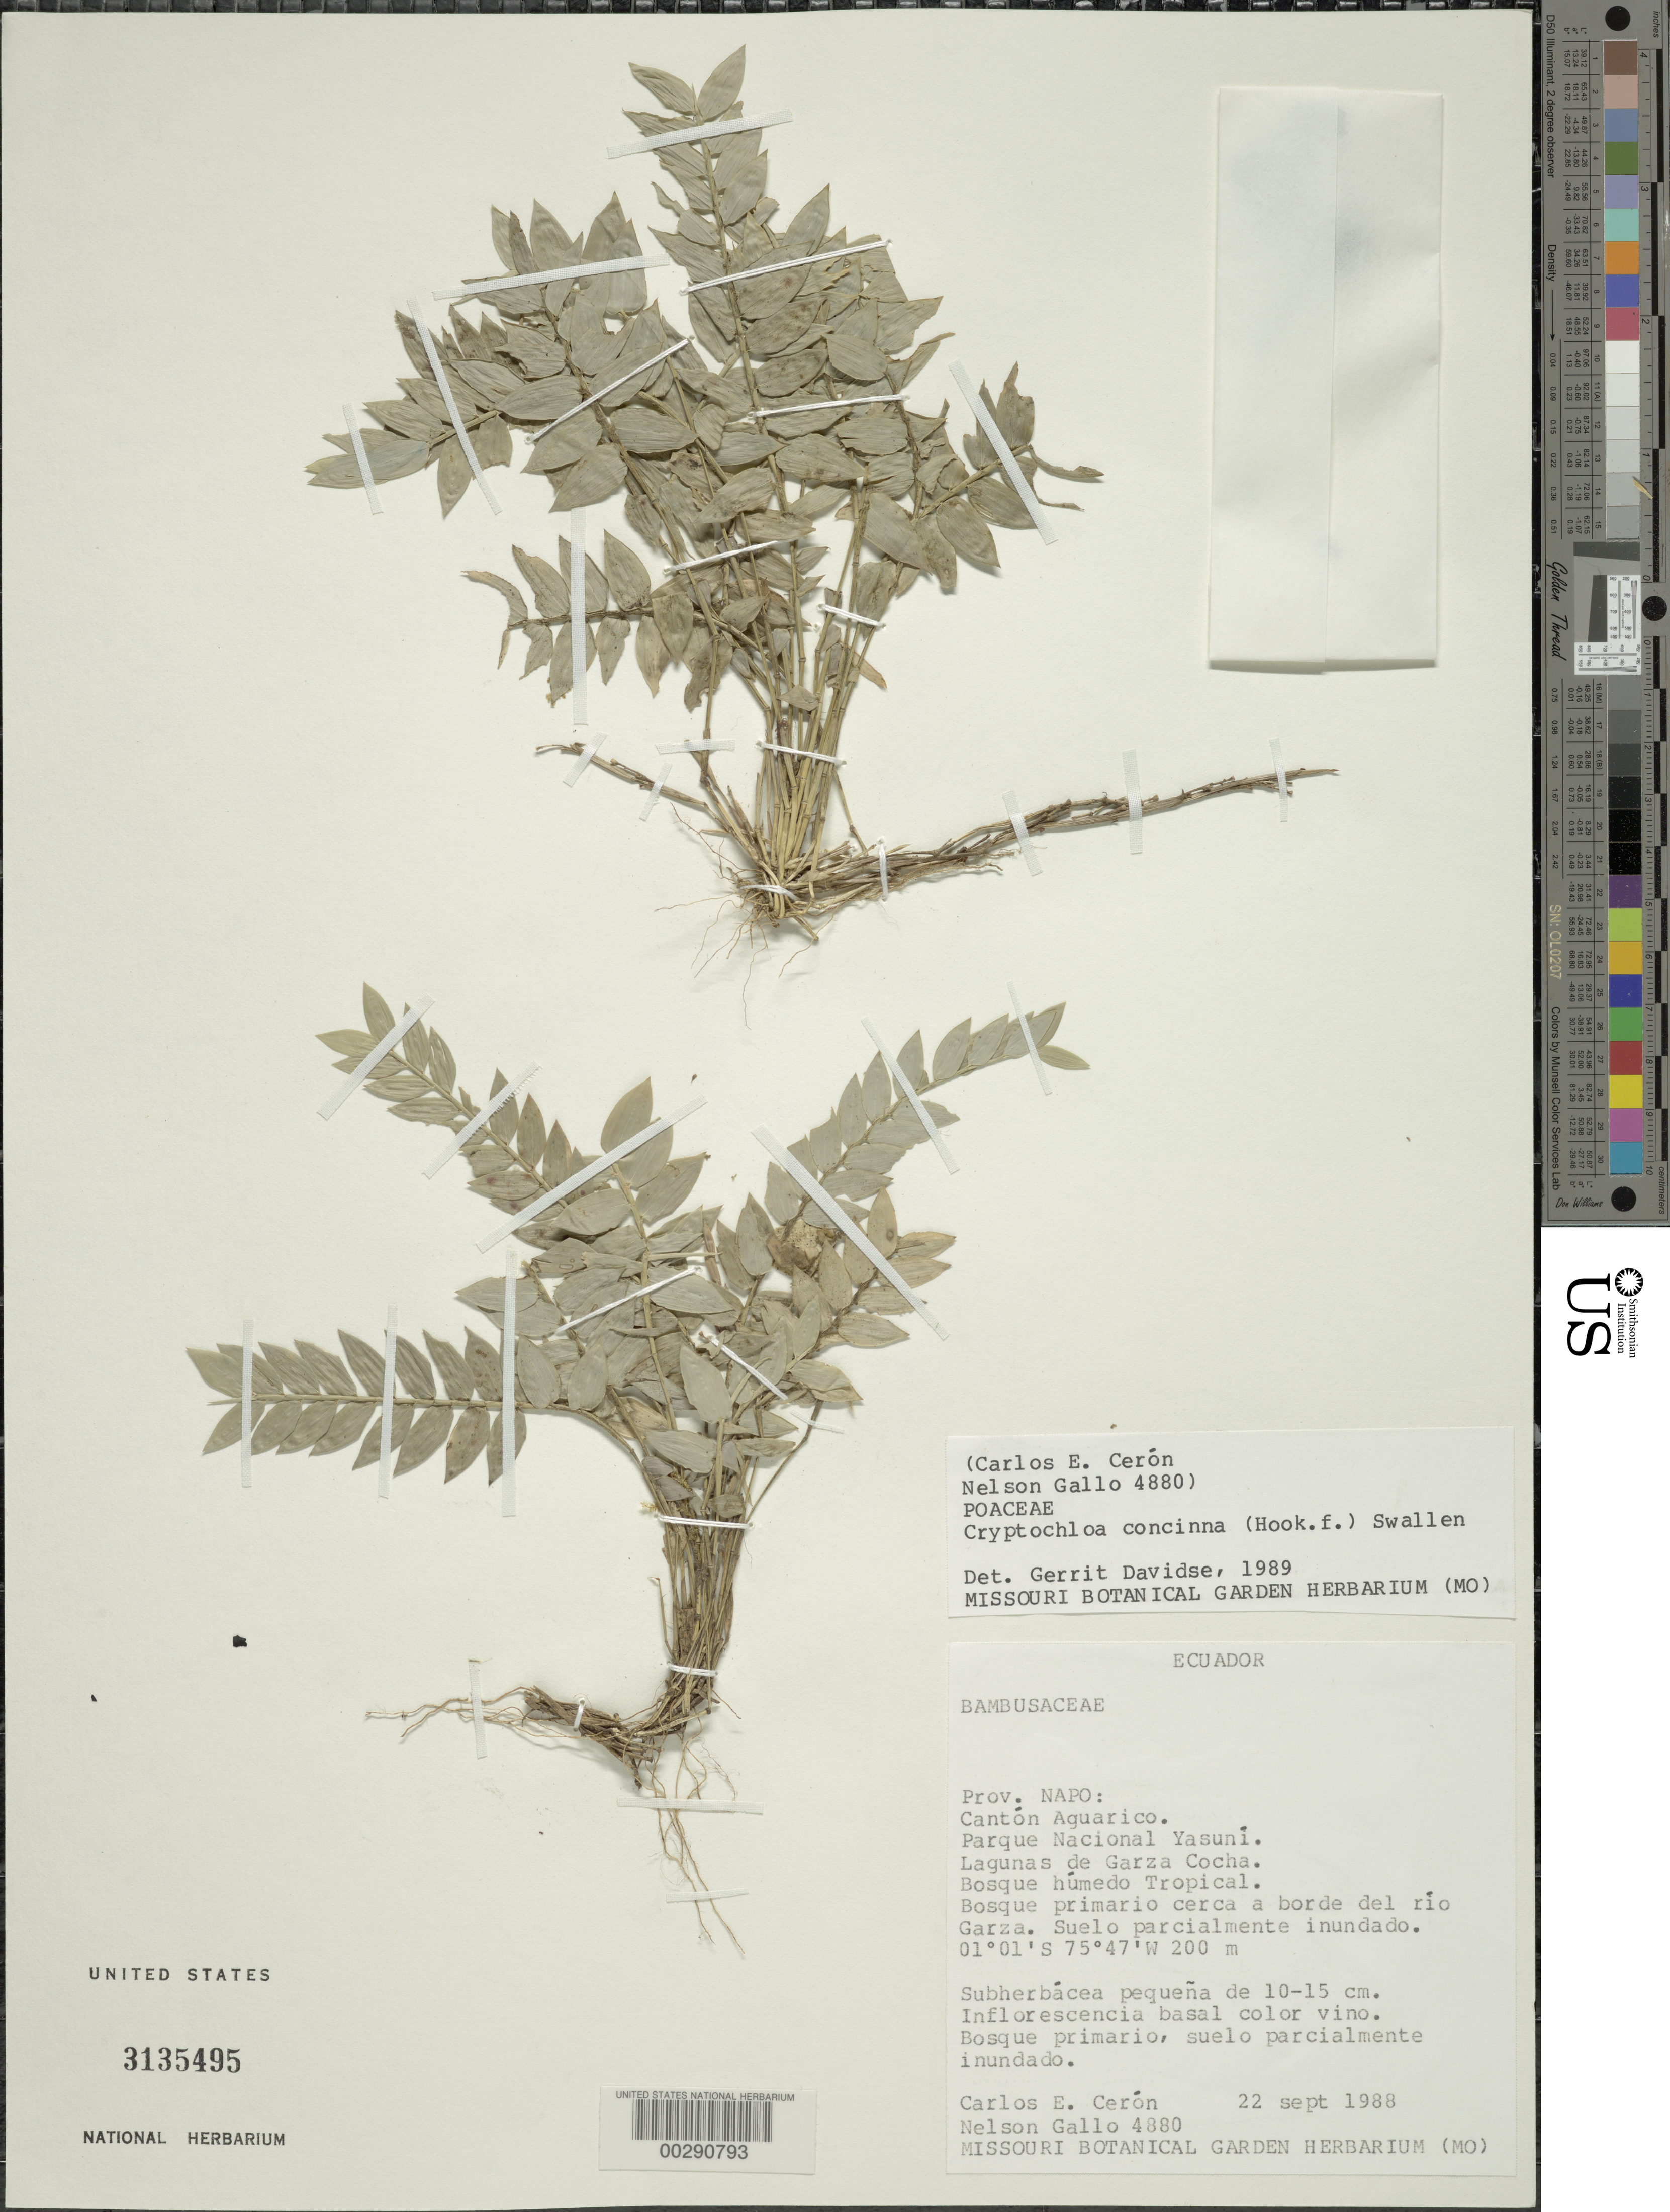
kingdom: Plantae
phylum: Tracheophyta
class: Liliopsida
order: Poales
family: Poaceae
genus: Cryptochloa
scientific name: Cryptochloa concinna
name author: (Hook. f.) Swallen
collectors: C. E. Cerón M. & N. Gallo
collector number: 4880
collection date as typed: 22 Sep 1988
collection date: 1988-09-22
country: Ecuador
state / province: Orellana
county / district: Aguarico Aguarico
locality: Canton AguaRico; Parque Nacional Yasuni; Lagunas de Garza Cocha. [Province originally recorded as Napo.]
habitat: Primary moist tropical forest near river bank; ground partally inundated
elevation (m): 200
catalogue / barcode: US 3135495